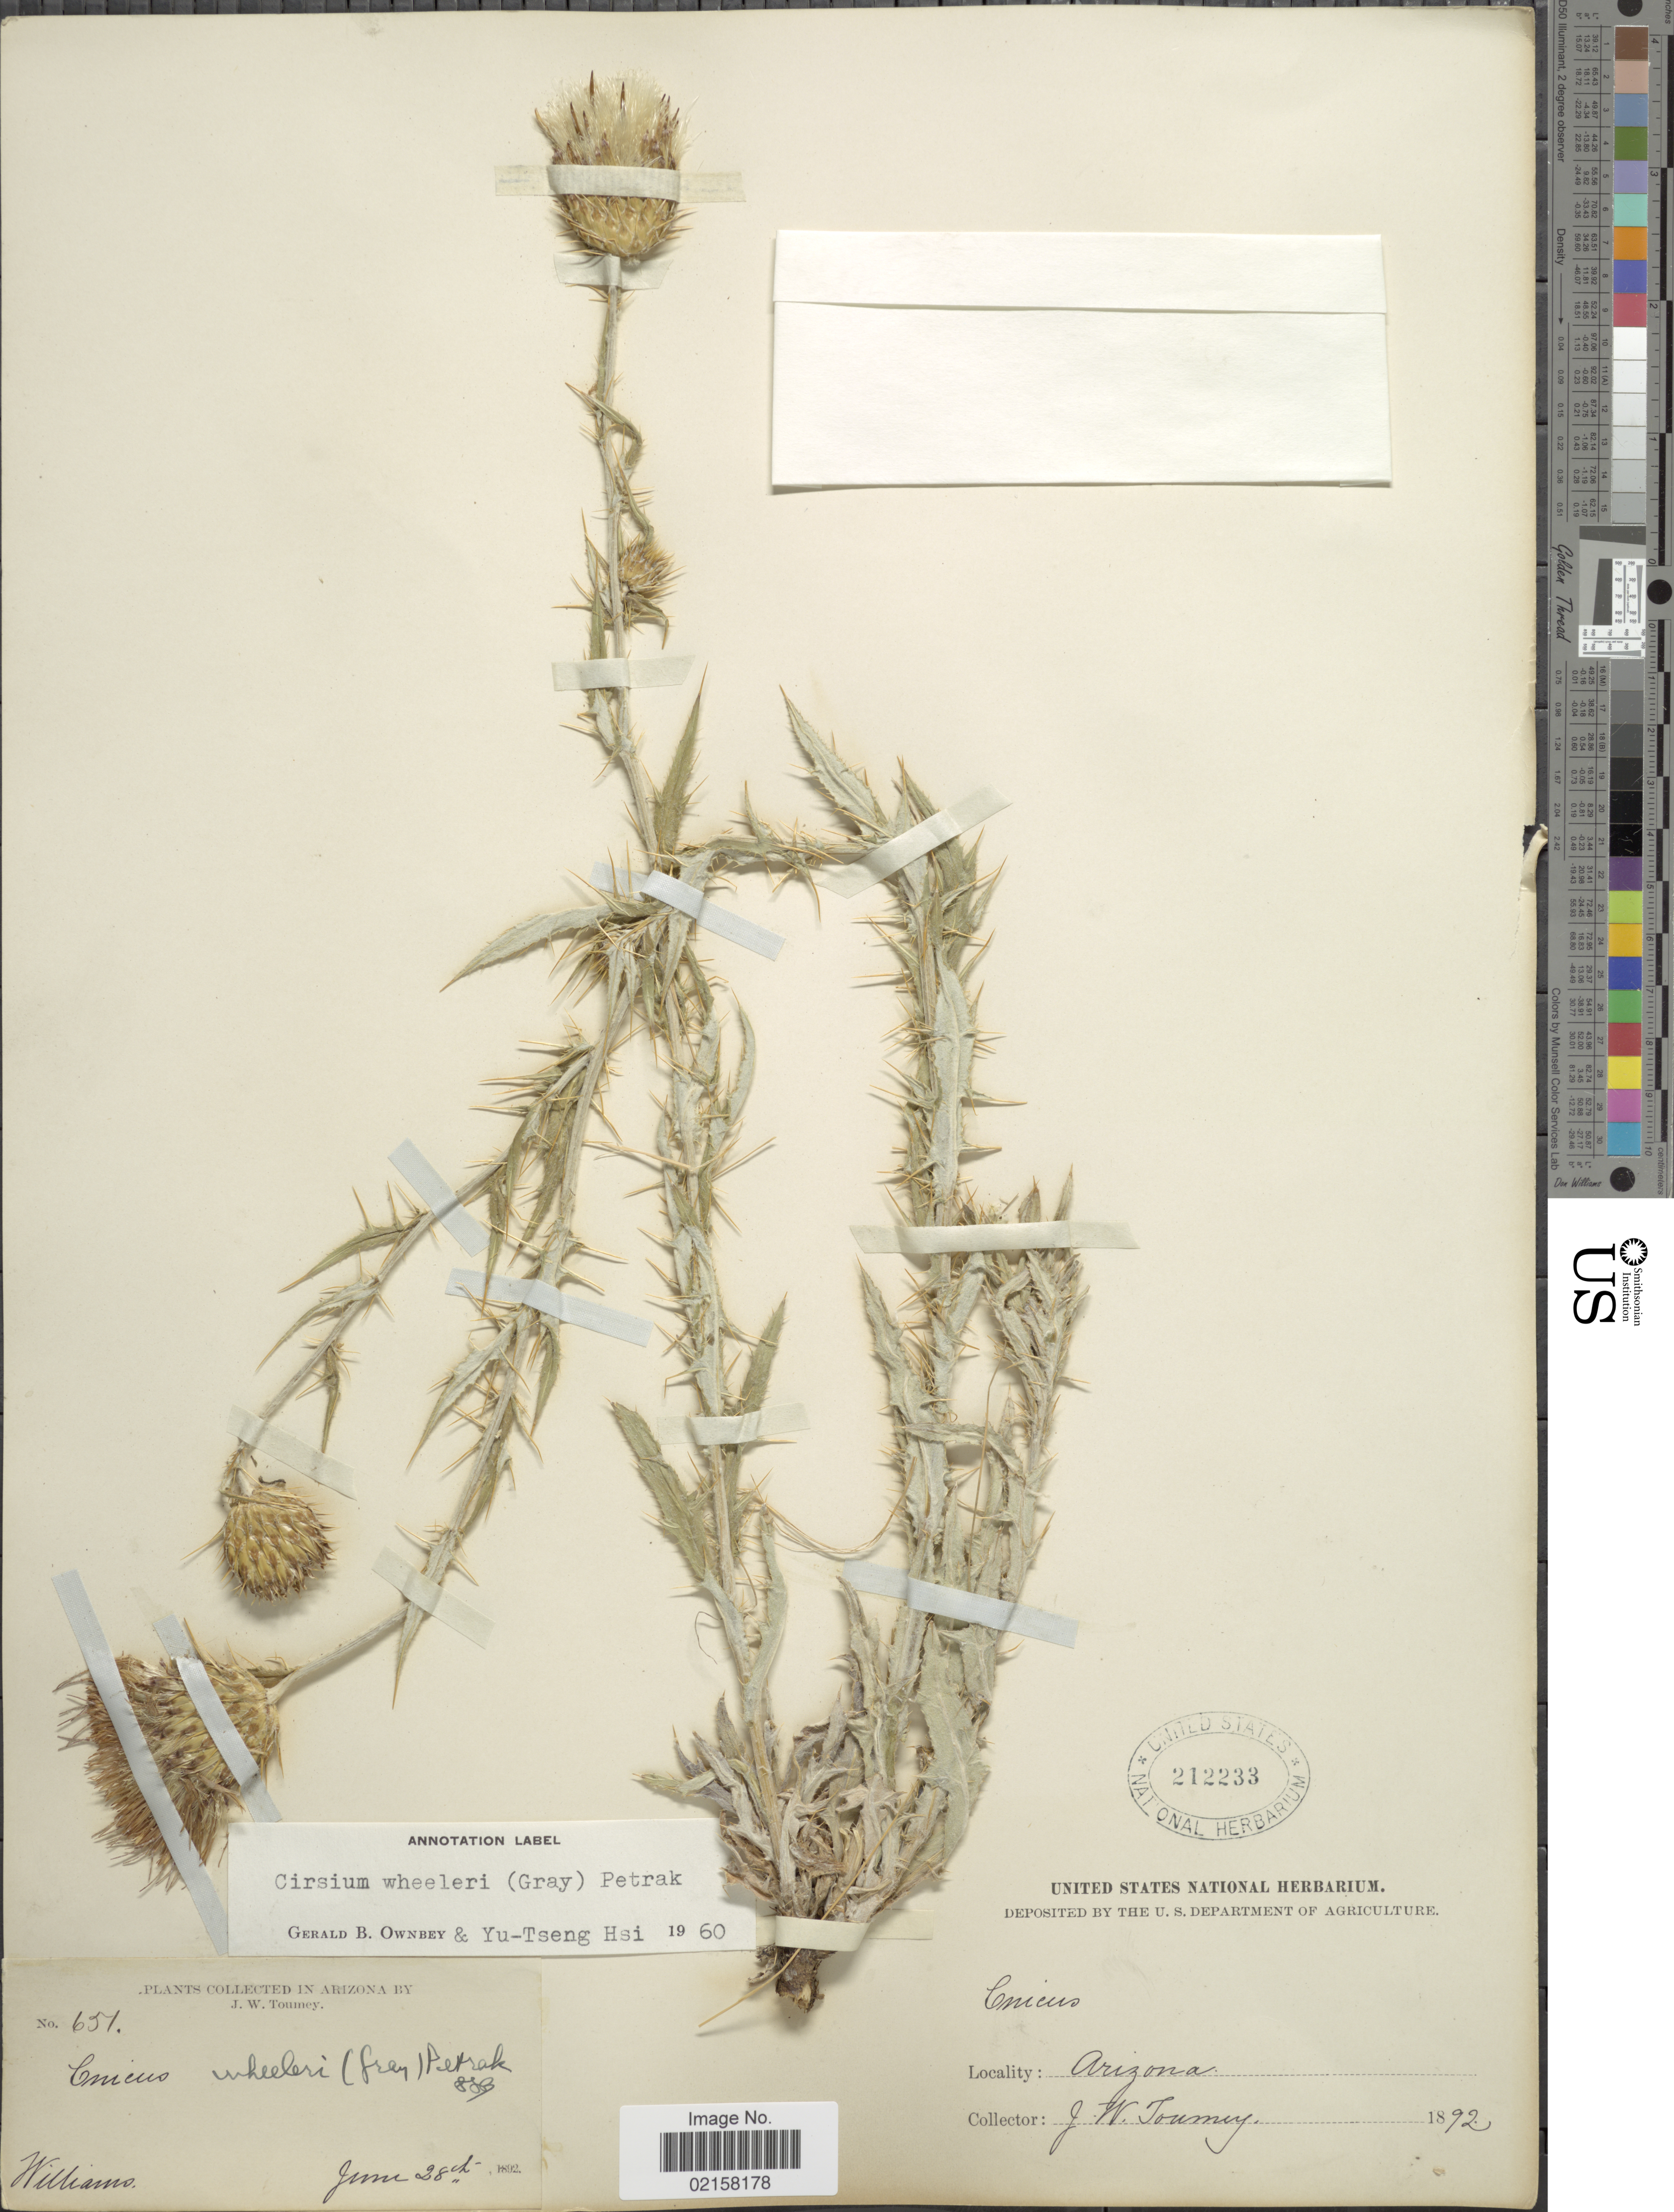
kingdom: Plantae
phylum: Tracheophyta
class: Magnoliopsida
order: Asterales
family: Asteraceae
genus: Cirsium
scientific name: Cirsium wheeleri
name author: (A. Gray) Petr.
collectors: J. W. Toumey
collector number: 651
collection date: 1892-06-28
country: United States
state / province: Arizona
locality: Williams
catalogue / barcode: US 212233